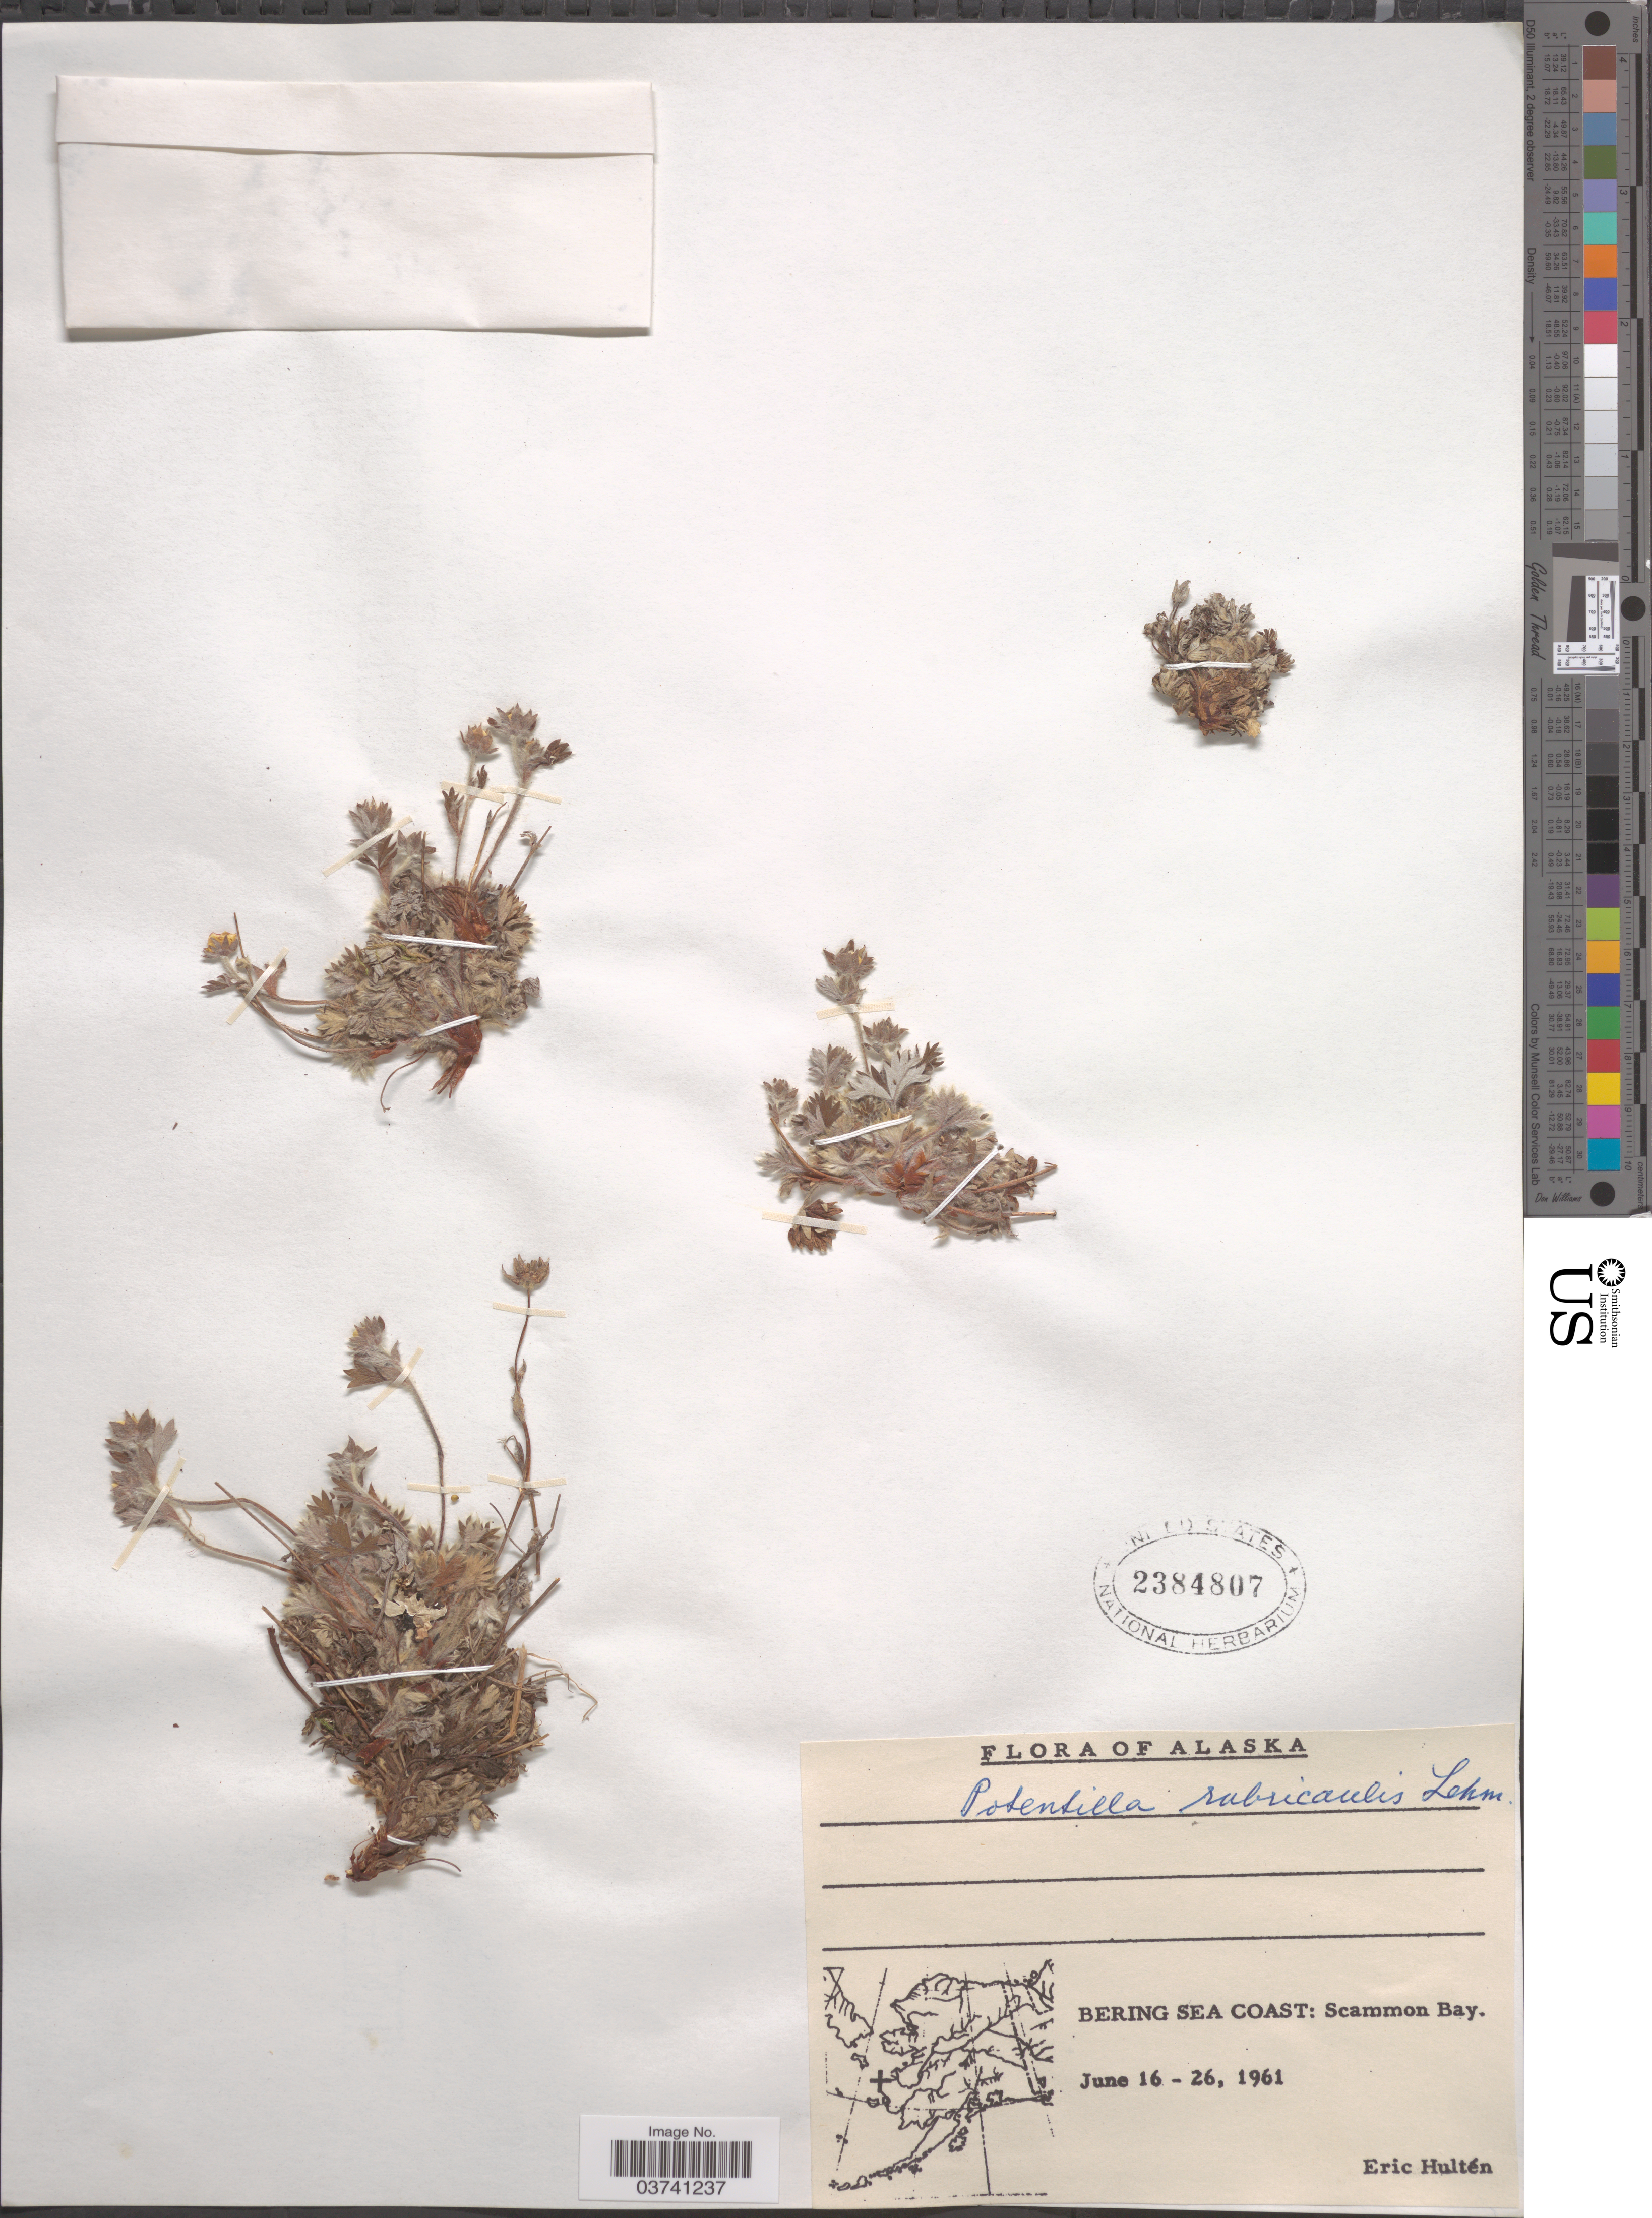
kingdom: Plantae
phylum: Tracheophyta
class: Magnoliopsida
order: Rosales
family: Rosaceae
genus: Potentilla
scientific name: Potentilla rubricaulis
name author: F. Lehm.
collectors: E. G. Hultén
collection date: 1961-06-16/1961-06-26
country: United States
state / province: Alaska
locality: Bering Sea Coast: Scammon Bay.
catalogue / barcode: US 2384807